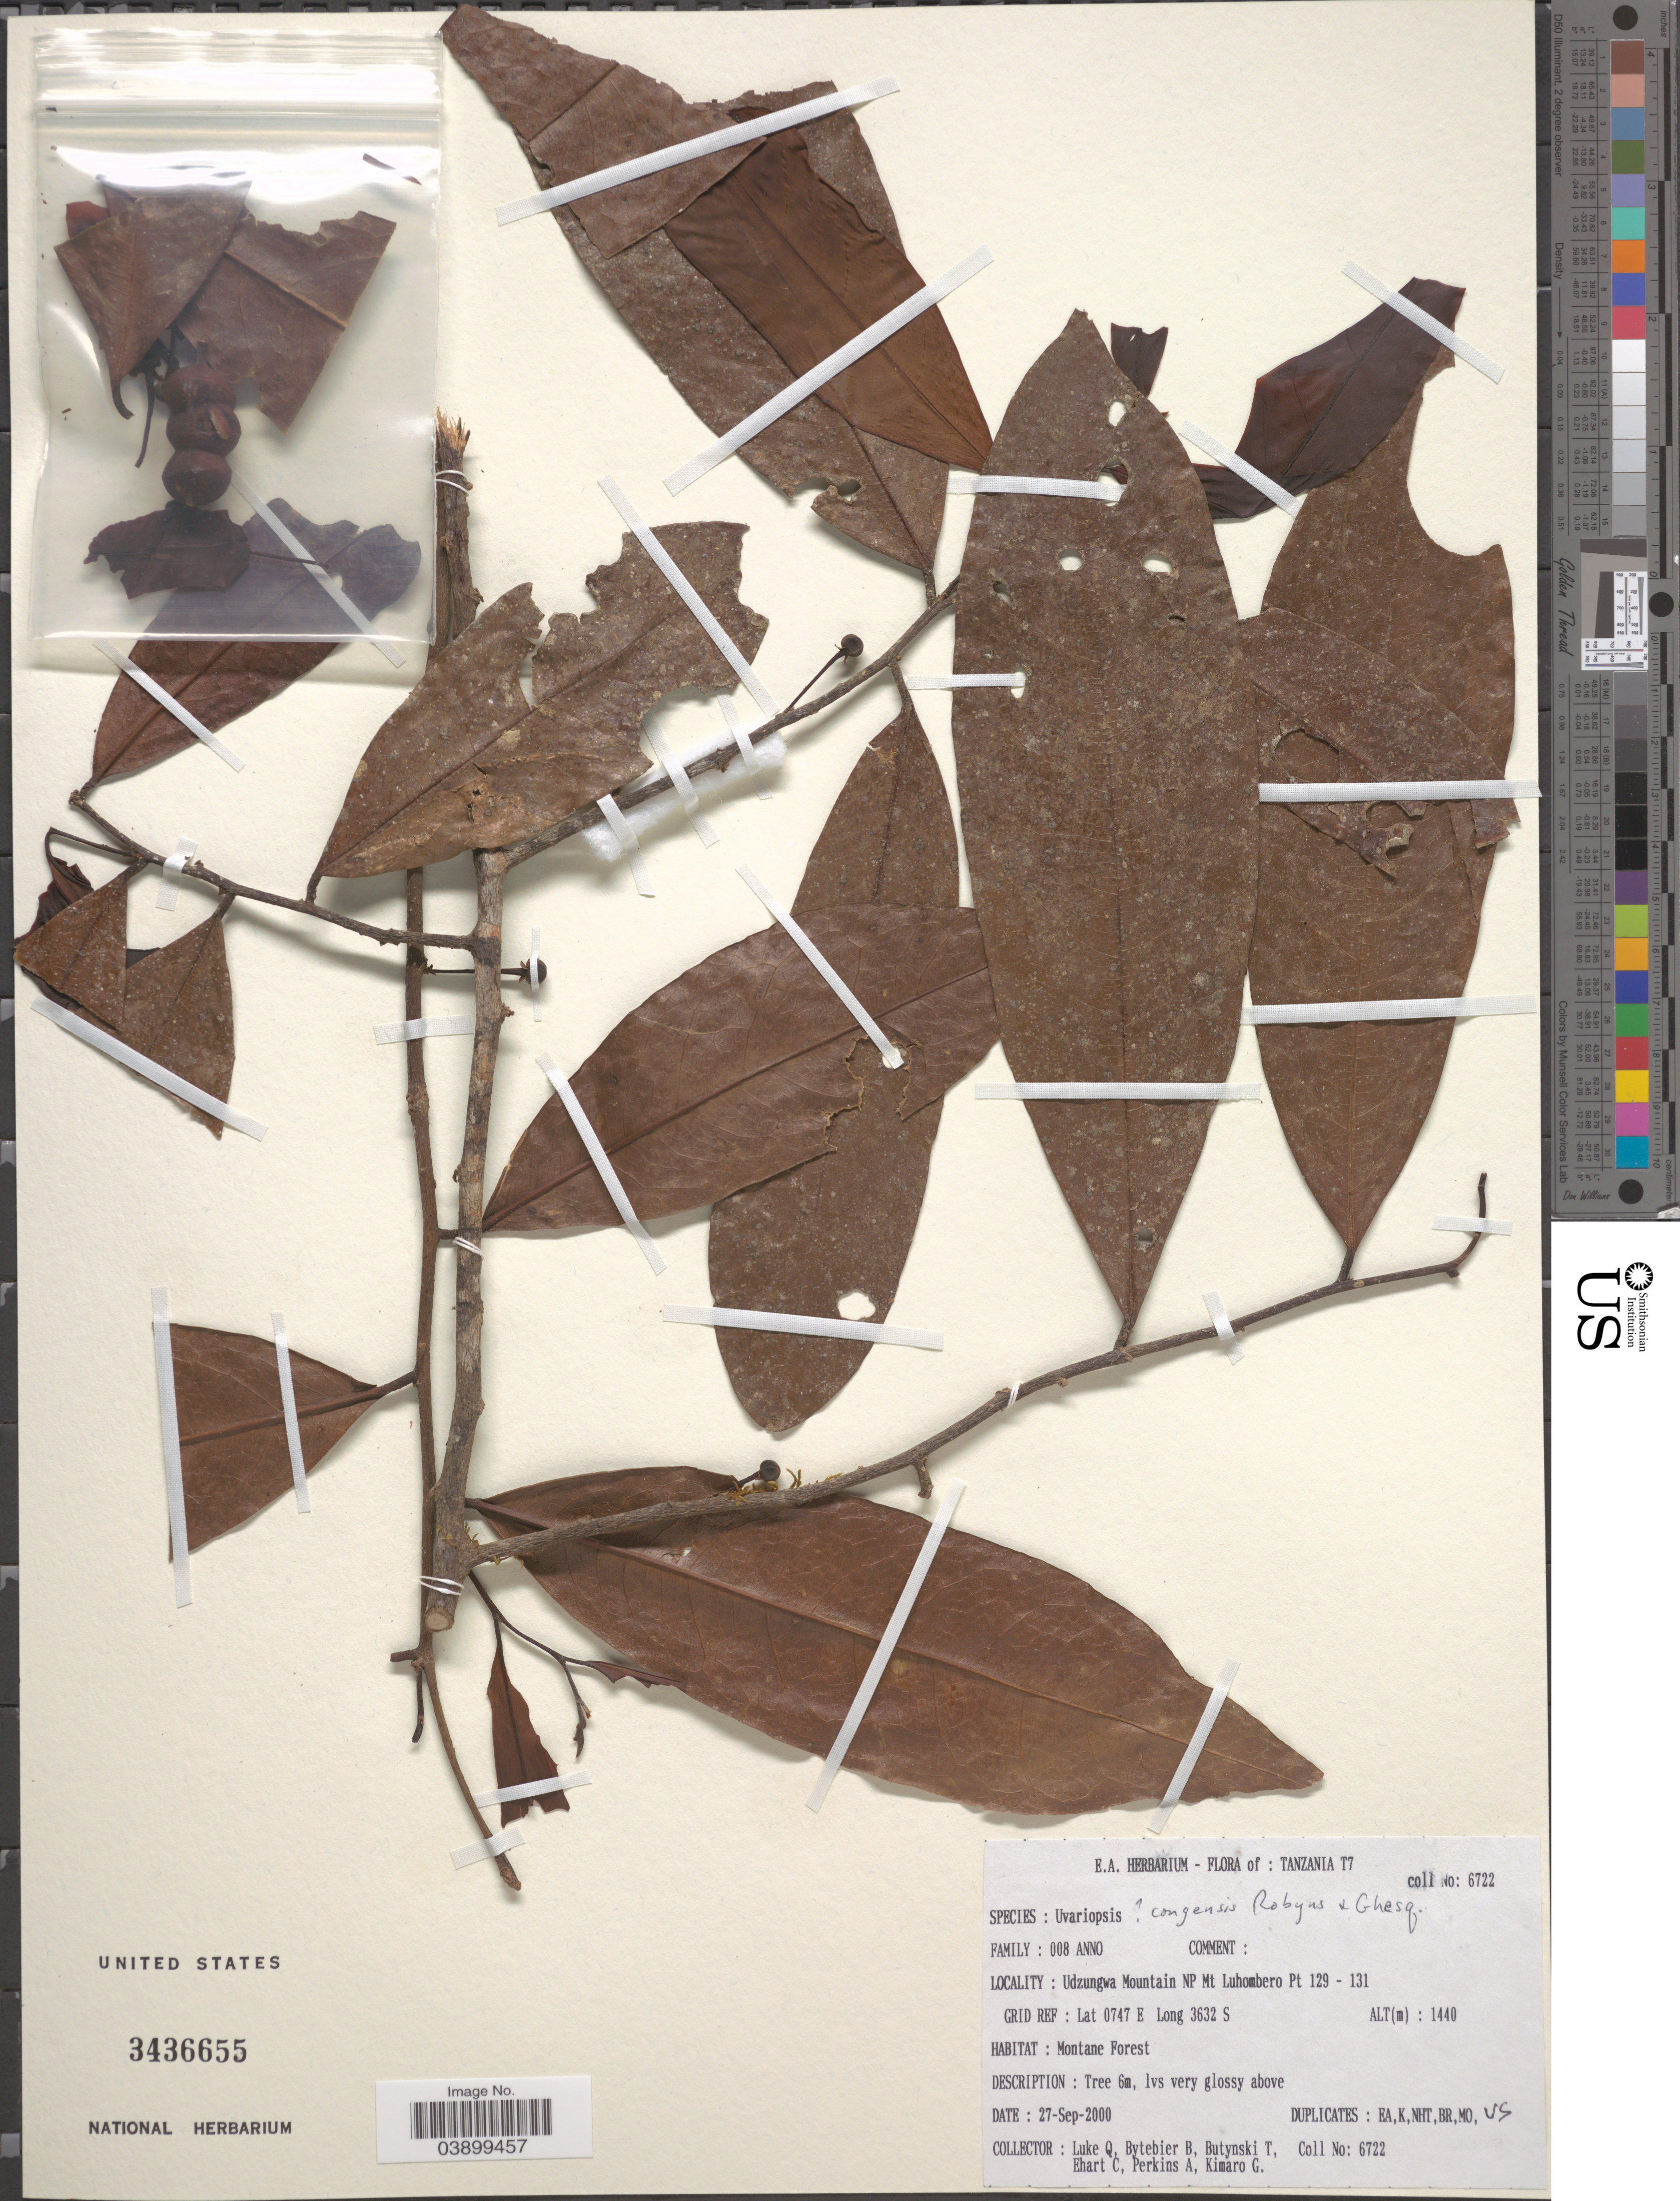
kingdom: Plantae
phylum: Tracheophyta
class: Magnoliopsida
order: Magnoliales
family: Annonaceae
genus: Uvariopsis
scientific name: Uvariopsis congensis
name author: Robyns & Ghesq.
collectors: Q. Luke, B. Bytebier, T. Butynski, C. Ehart & et al.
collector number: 6722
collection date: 2000-09-27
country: Tanzania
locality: Tanzania T7. Udzungwa Mountain NP Mt Luhombero Pt 129- 131. Grid Ref: lat 0747 E Long 3632 S.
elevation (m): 1440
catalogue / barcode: US 3436655